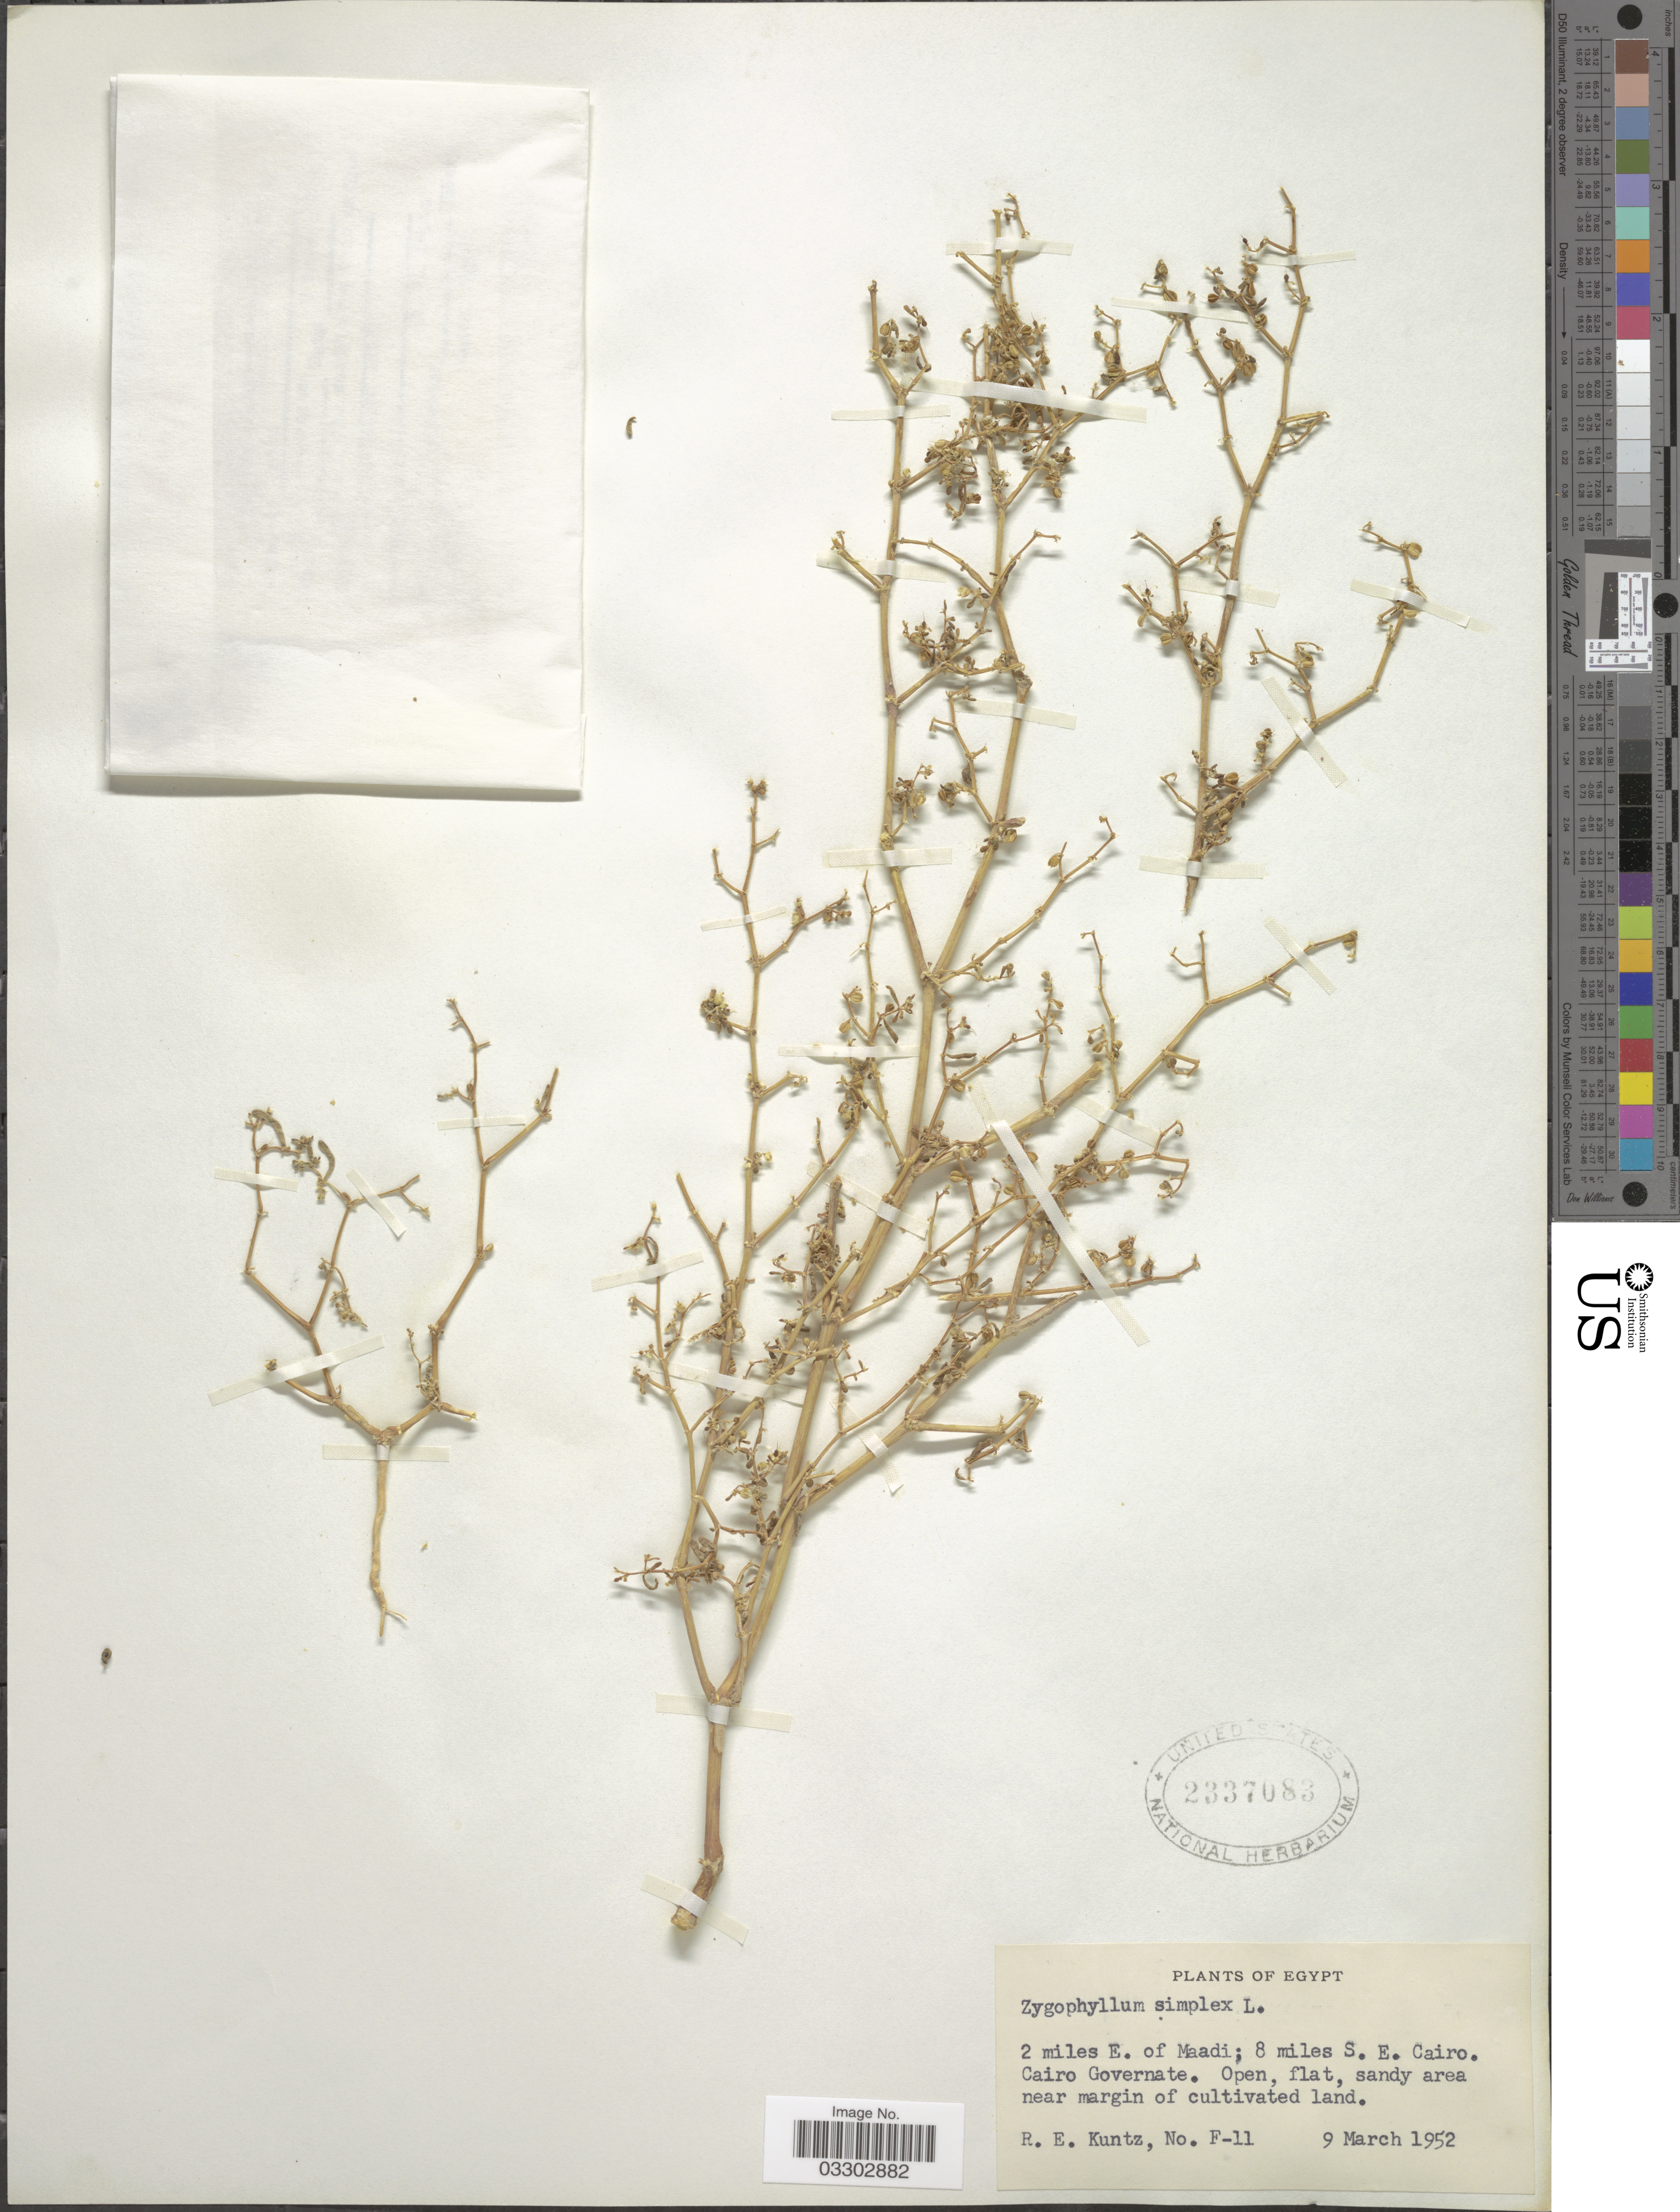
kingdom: Plantae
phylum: Tracheophyta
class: Magnoliopsida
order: Zygophyllales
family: Zygophyllaceae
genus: Zygophyllum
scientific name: Zygophyllum simplex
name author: L.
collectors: R. E. Kuntz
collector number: F-11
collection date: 1952-03-09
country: Egypt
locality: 2 miles E. of Maadi; 8 miles S. E. Cairo. Cairo Governate. Near margin of cultivated land.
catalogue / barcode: US 2337083